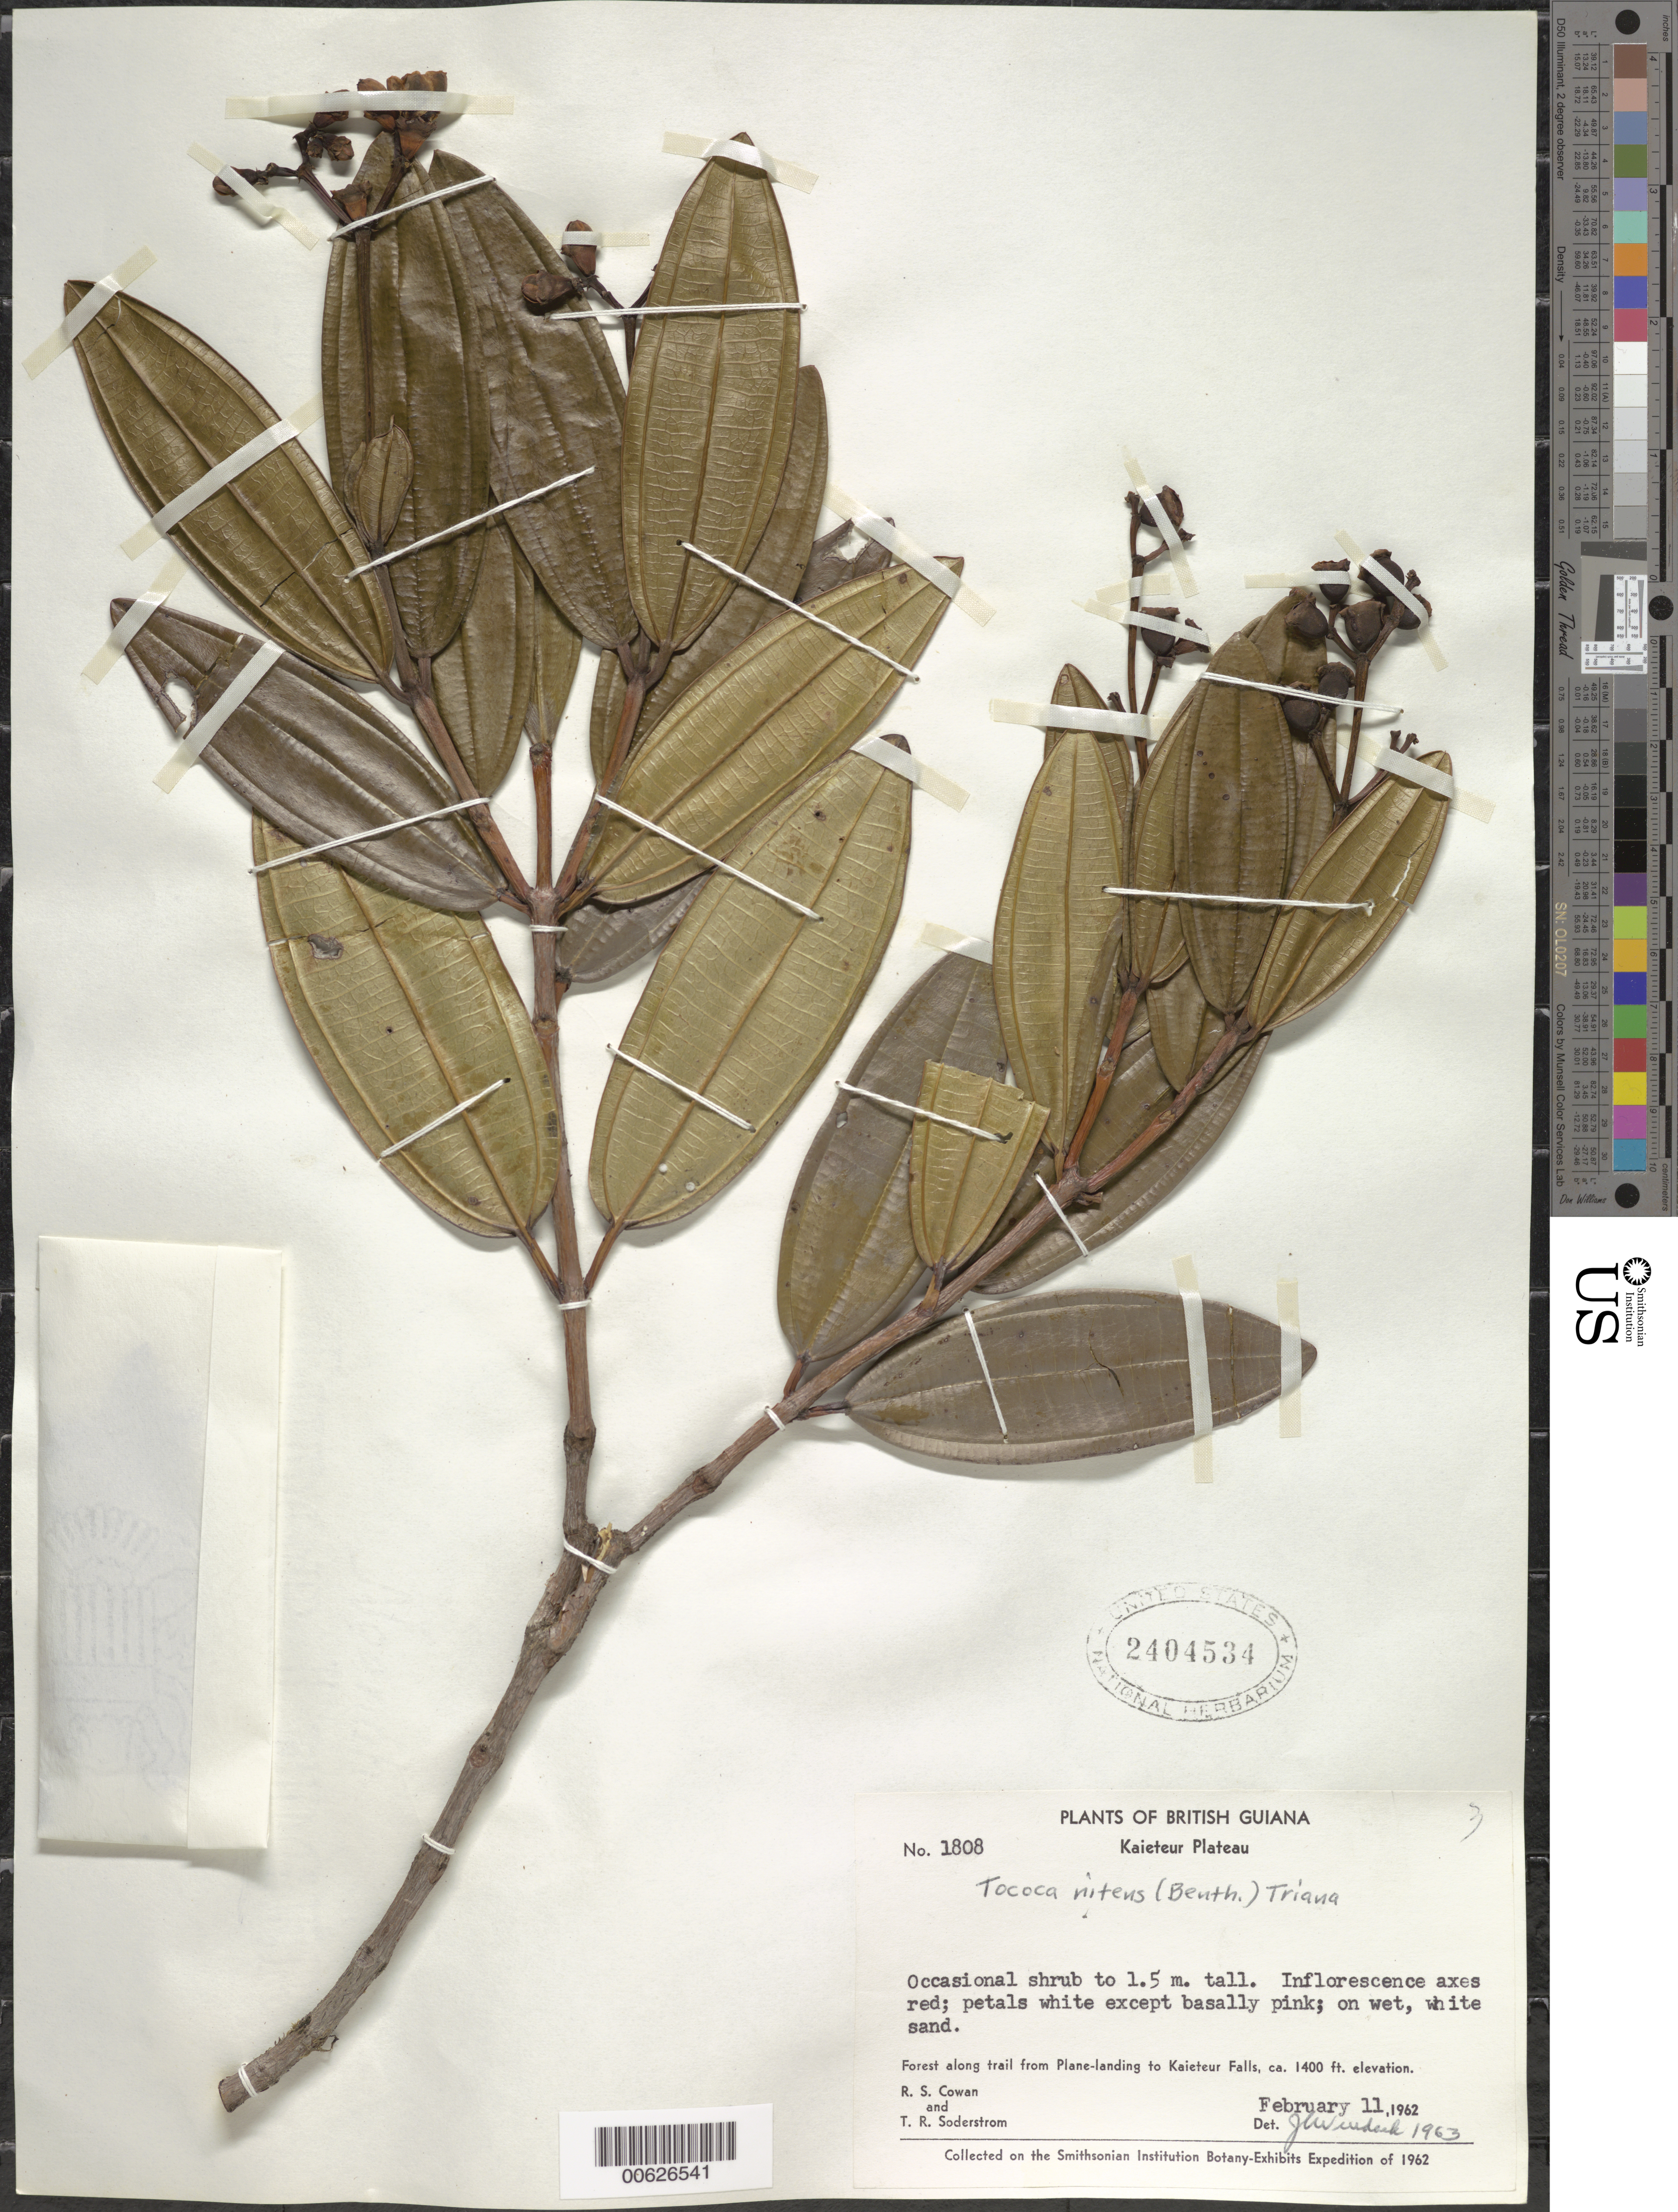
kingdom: Plantae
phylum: Tracheophyta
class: Magnoliopsida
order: Myrtales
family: Melastomataceae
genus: Tococa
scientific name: Tococa nitens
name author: (Benth.) Triana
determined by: Wurdack, John J., (US), US (UNITED STATES)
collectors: R. S. Cowan & T. R. Soderstrom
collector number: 1808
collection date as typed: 11-Feb-62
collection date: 1962-02-11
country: Guyana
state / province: Potaro-Siparuni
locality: Kaieteur Plateau, along trail from plane landing to Kaieteur Falls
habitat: Wet, white sand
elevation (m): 427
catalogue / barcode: US 2404534